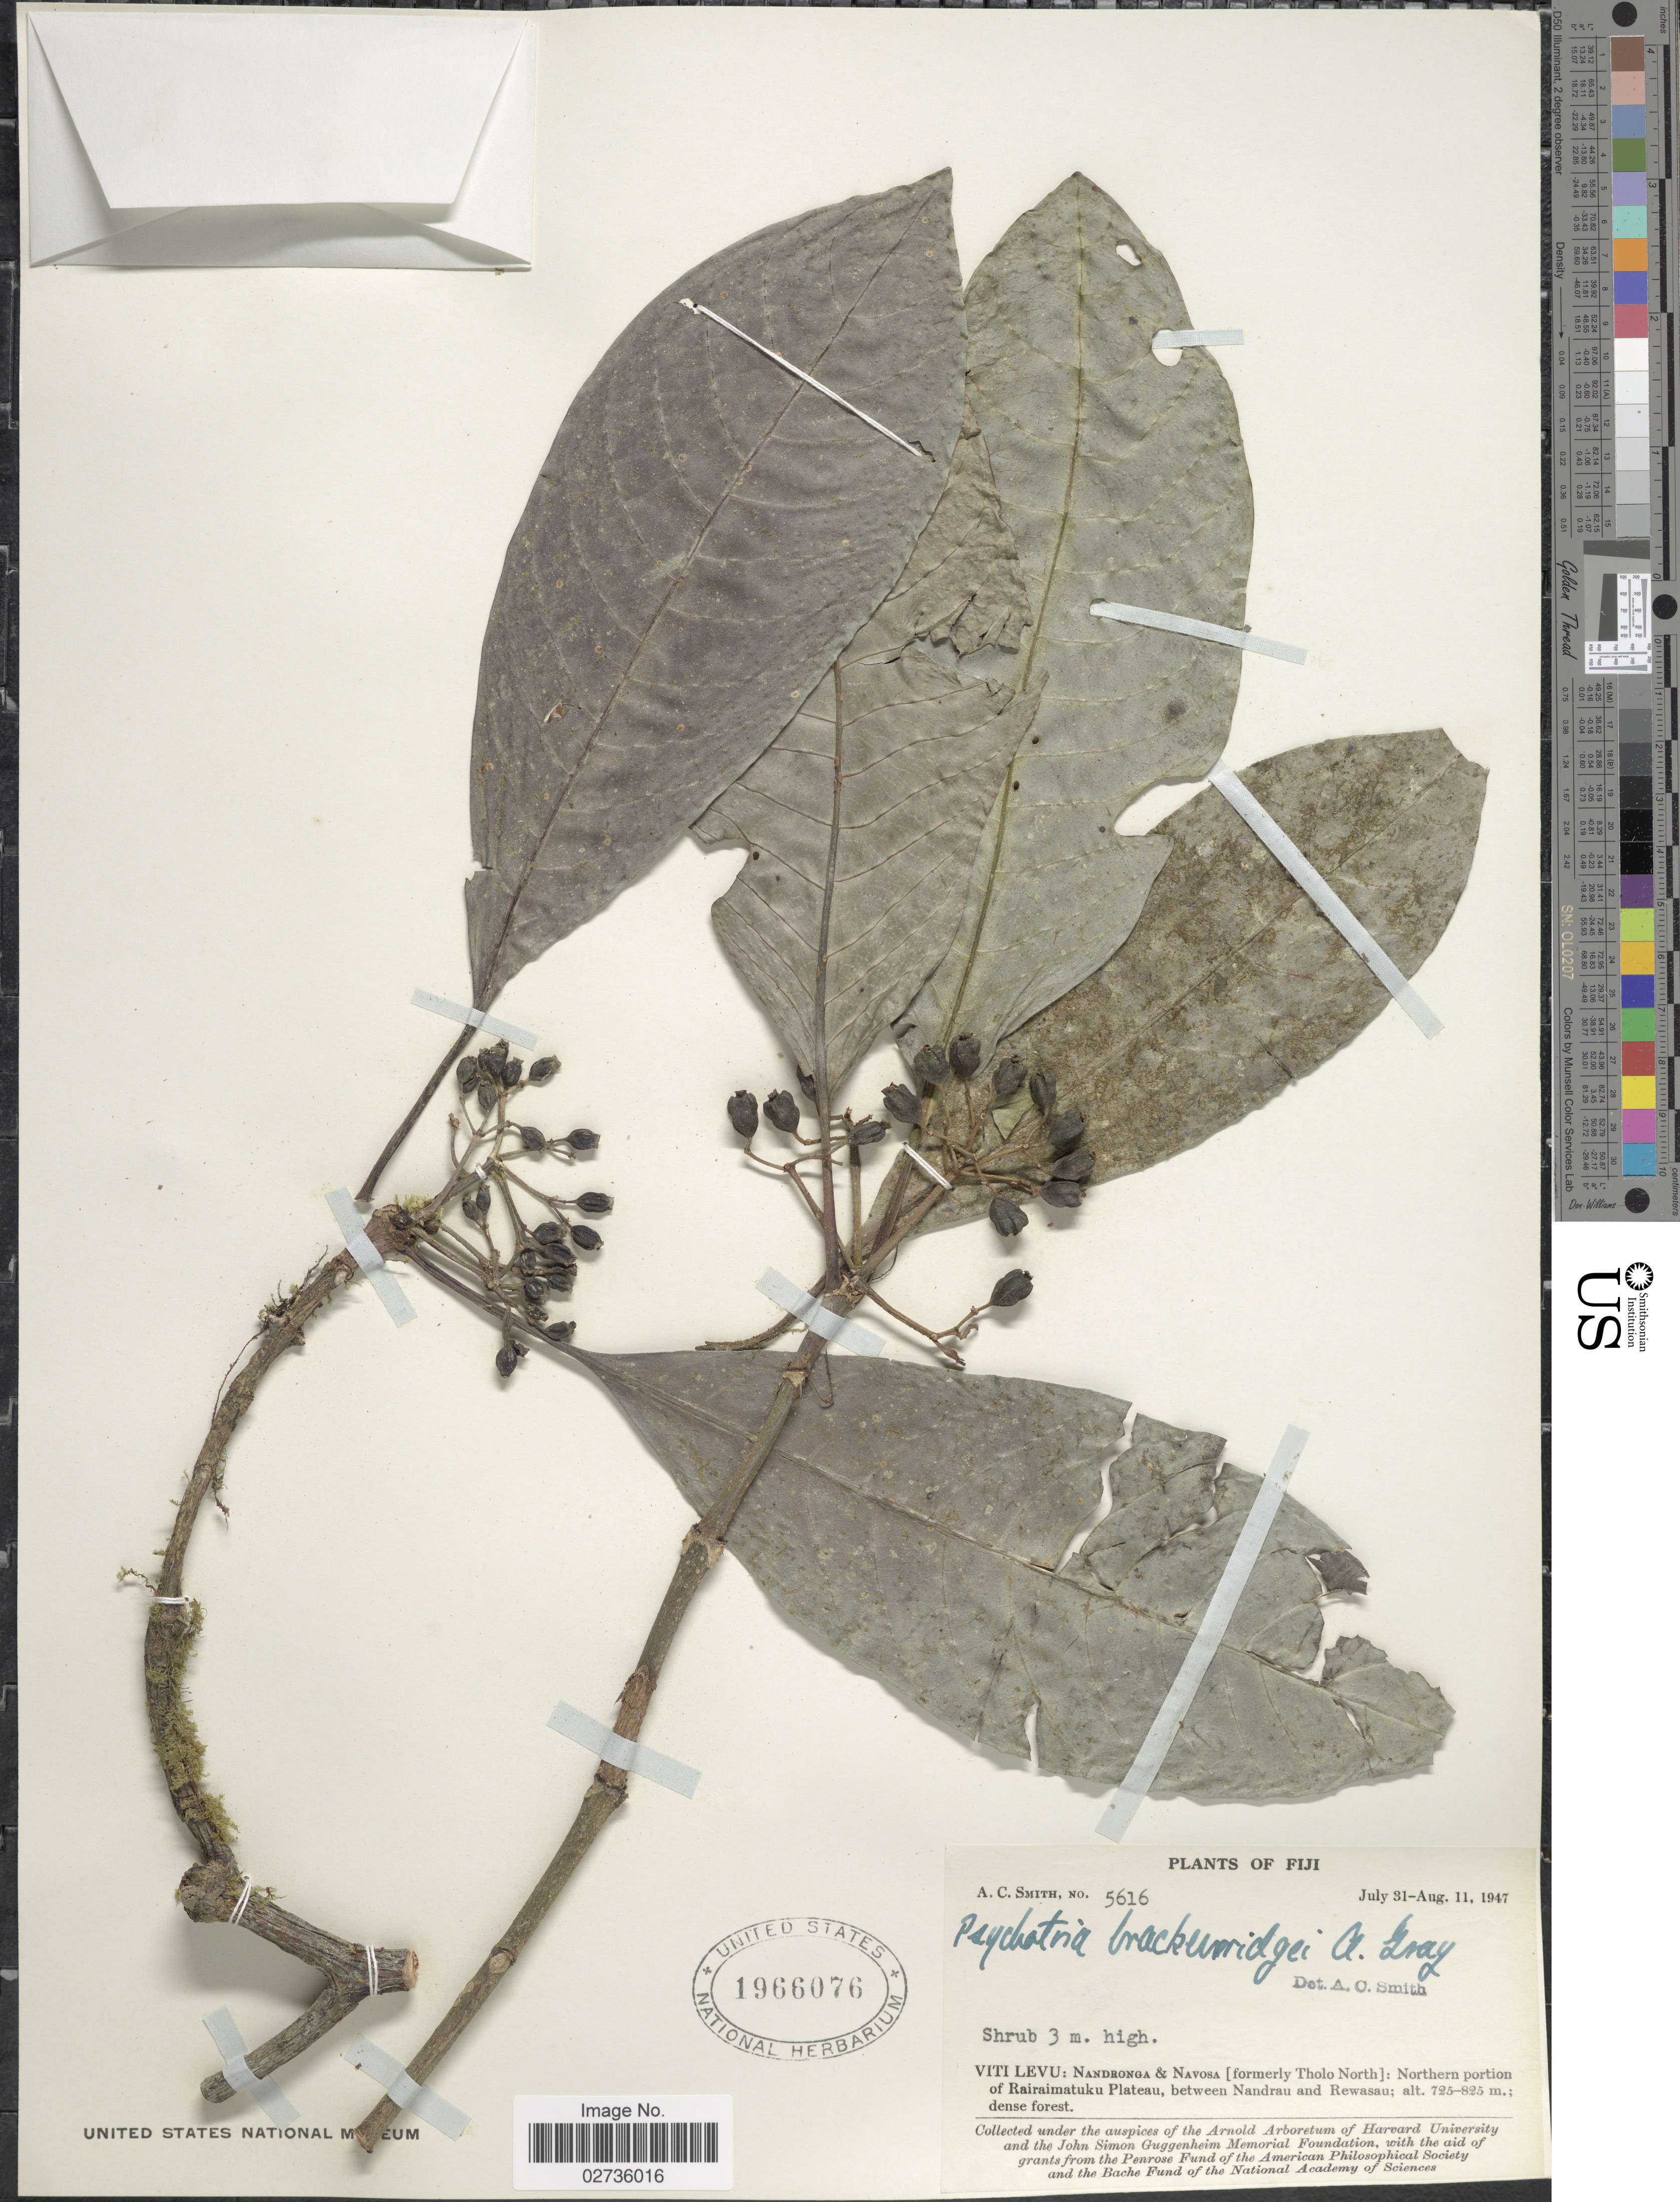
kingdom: Plantae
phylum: Tracheophyta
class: Magnoliopsida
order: Gentianales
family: Rubiaceae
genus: Psychotria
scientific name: Psychotria brackenridgei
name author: A. Gray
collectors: A. C. Smith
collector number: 5616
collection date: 1947-07-31/1947-08-11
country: Fiji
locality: Viti Levu: Nandronga & Navosa [formerly Tholo North]: Northern portion of Rairaimatuku Plateau, between Nandrau and Rewasau.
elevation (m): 725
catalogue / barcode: US 1966076